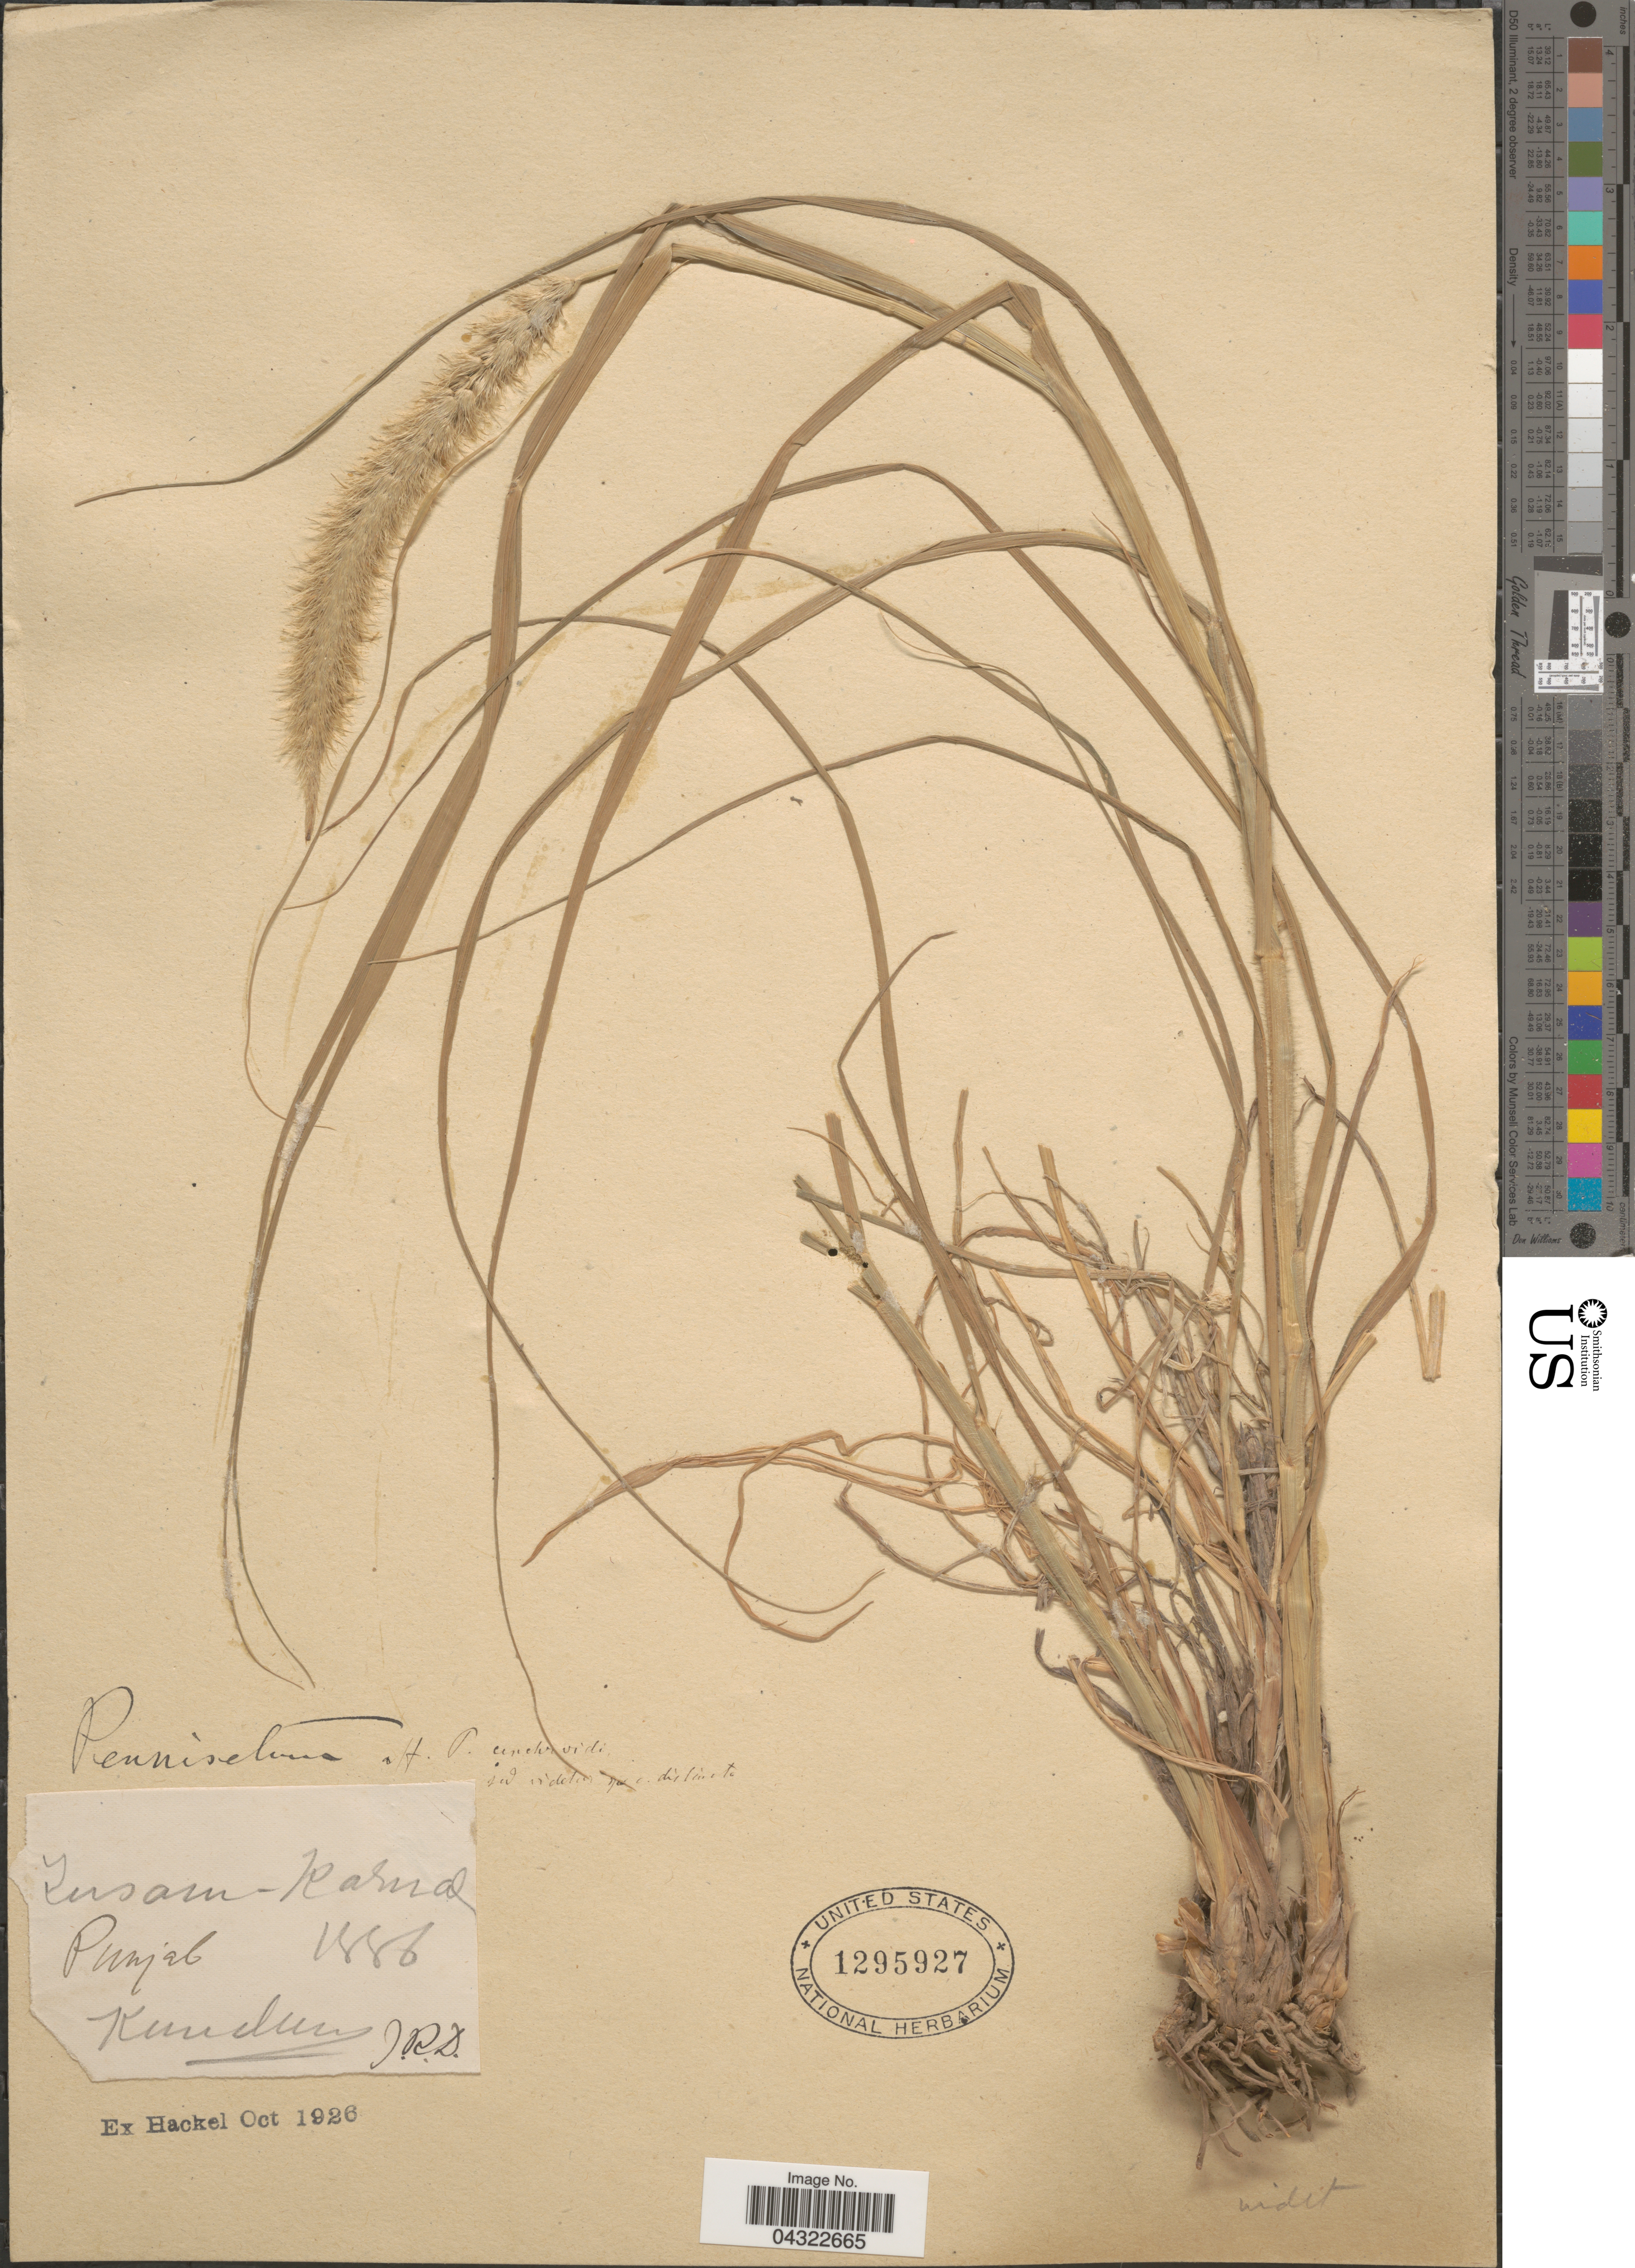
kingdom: Plantae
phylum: Tracheophyta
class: Liliopsida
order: Poales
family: Poaceae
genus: Cenchrus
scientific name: Cenchrus sp.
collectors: J. R. D.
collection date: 1886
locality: Punjab. Kundum. [interpreted]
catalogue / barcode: US 1295927